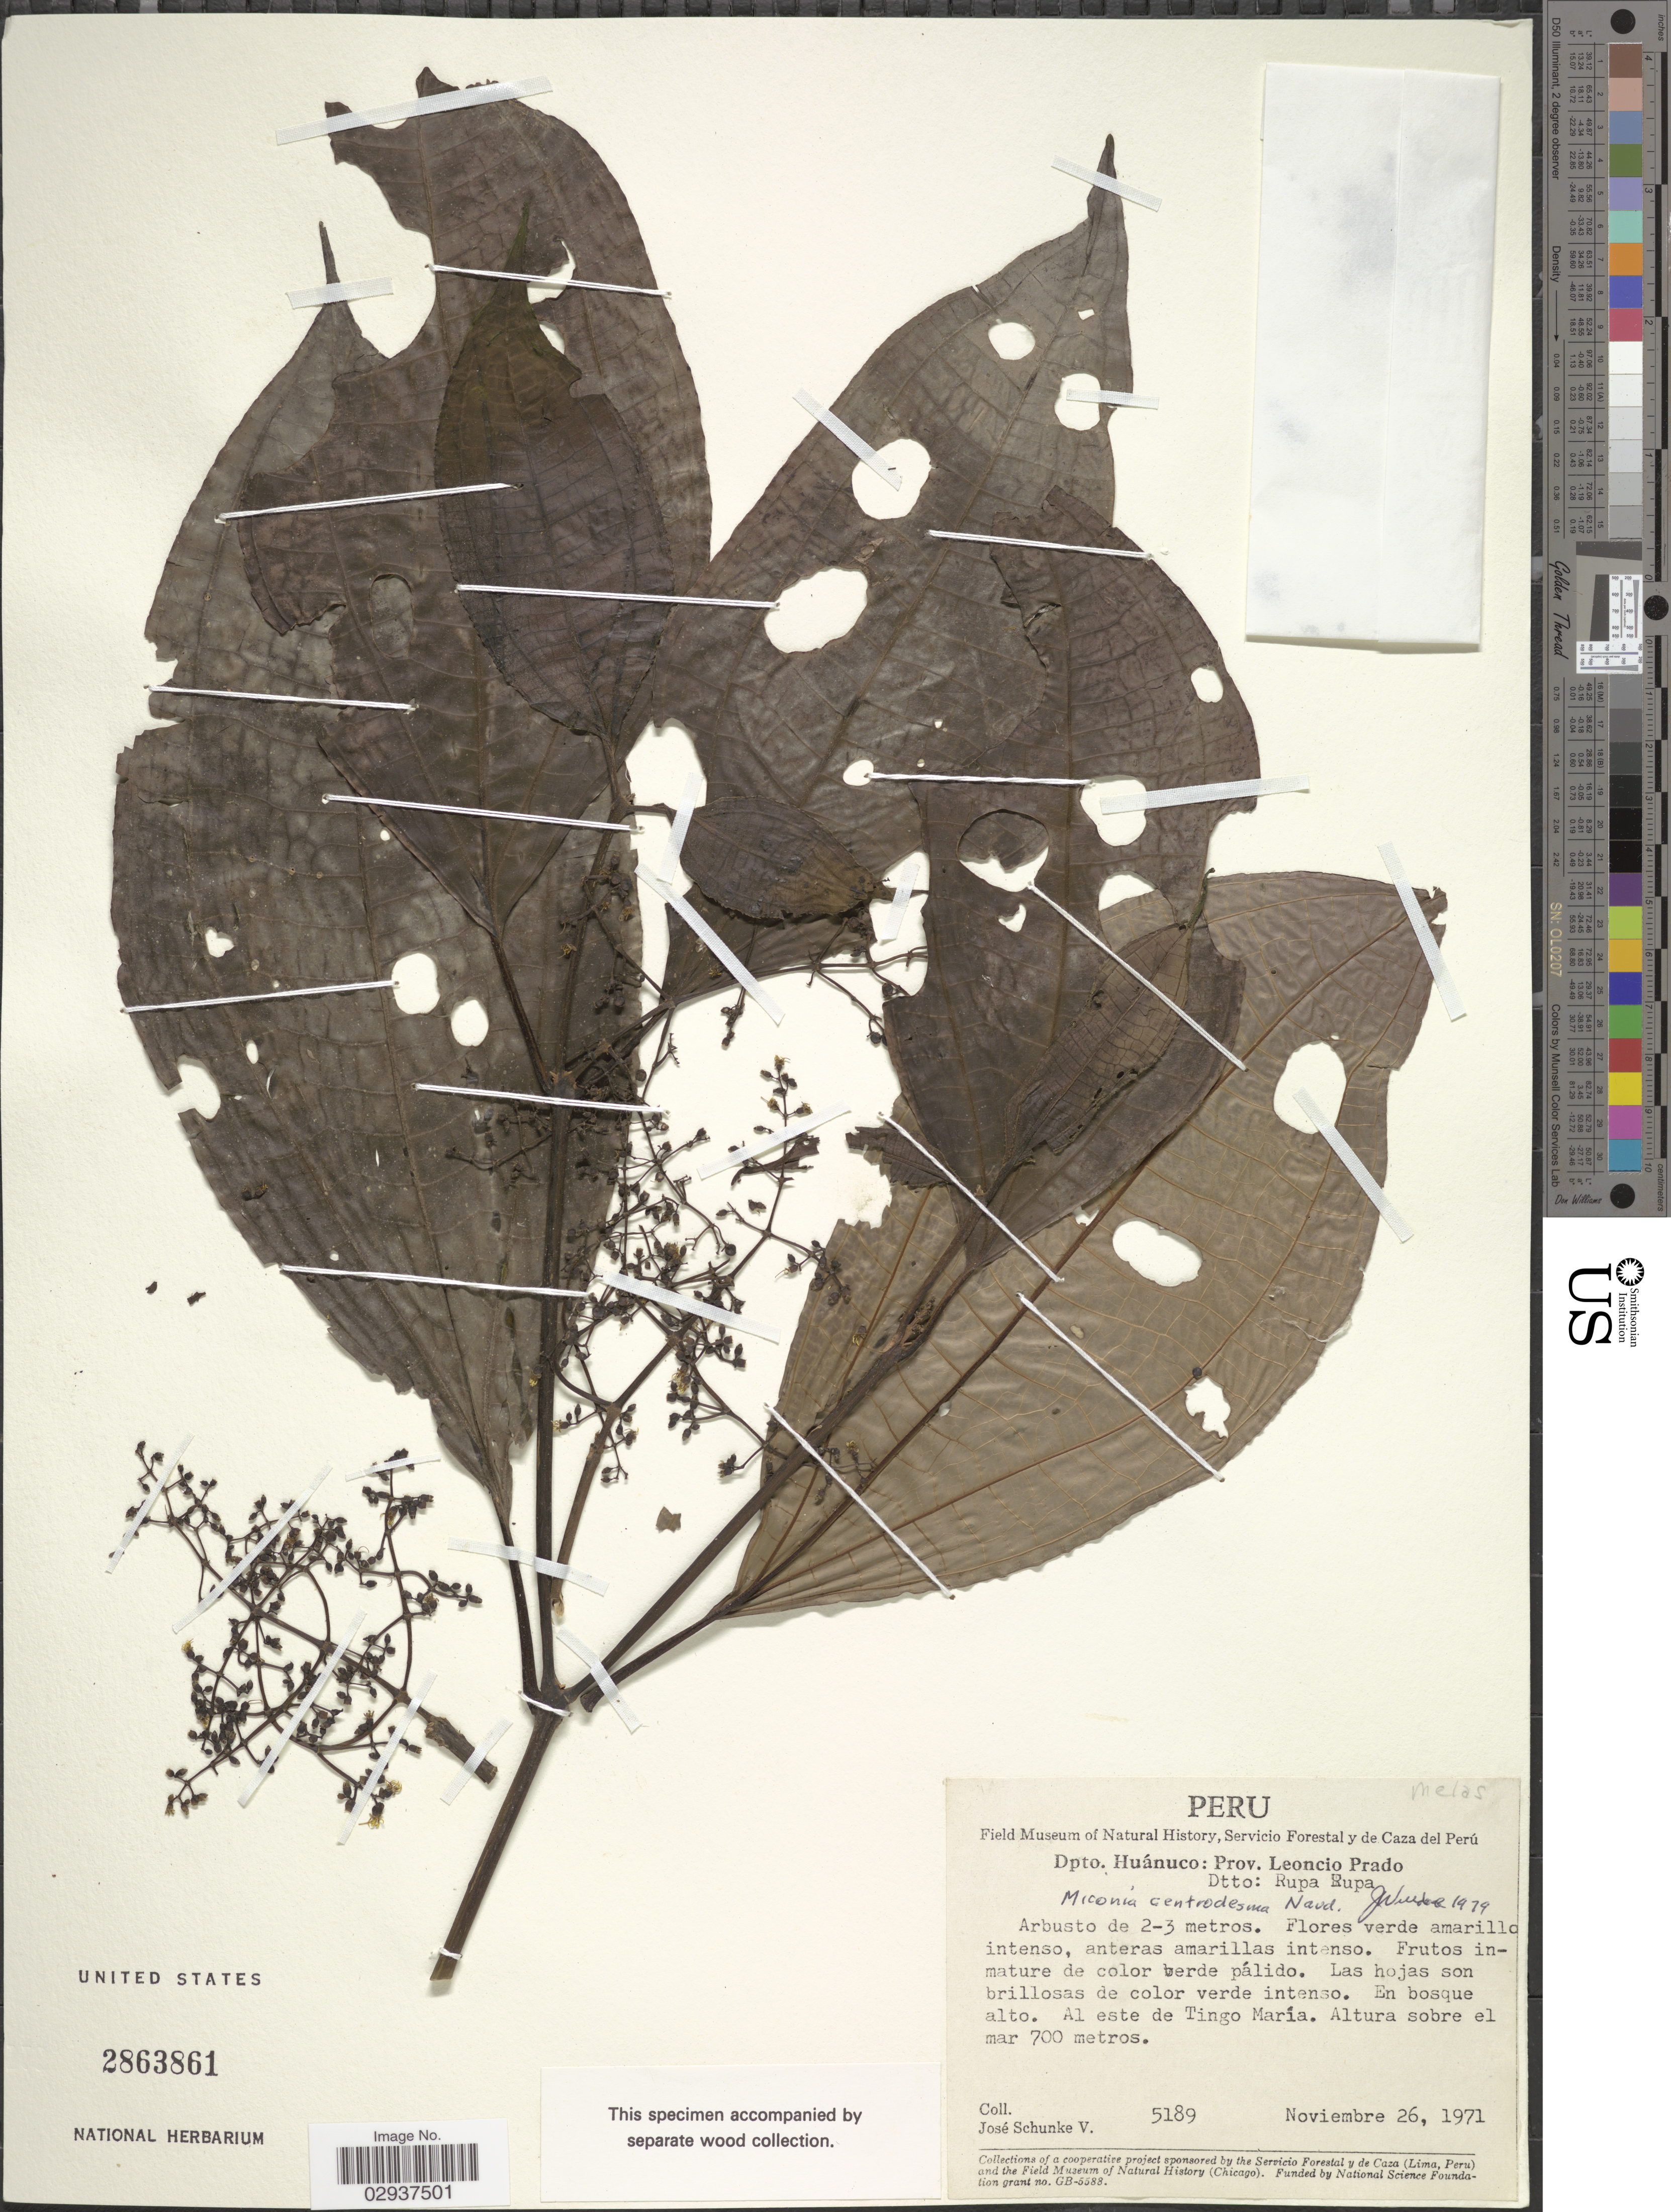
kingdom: Plantae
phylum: Tracheophyta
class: Magnoliopsida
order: Myrtales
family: Melastomataceae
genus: Miconia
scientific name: Miconia centrodesma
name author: Naudin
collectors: J. Schunke Vigo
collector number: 5189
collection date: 1971-11-26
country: Peru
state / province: Huánuco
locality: Dpto. Huánuco: Prov. Leoncio Prado. Dtto. Rupa Rupa. Al este de Tingo María.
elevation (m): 700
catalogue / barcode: US 2863861